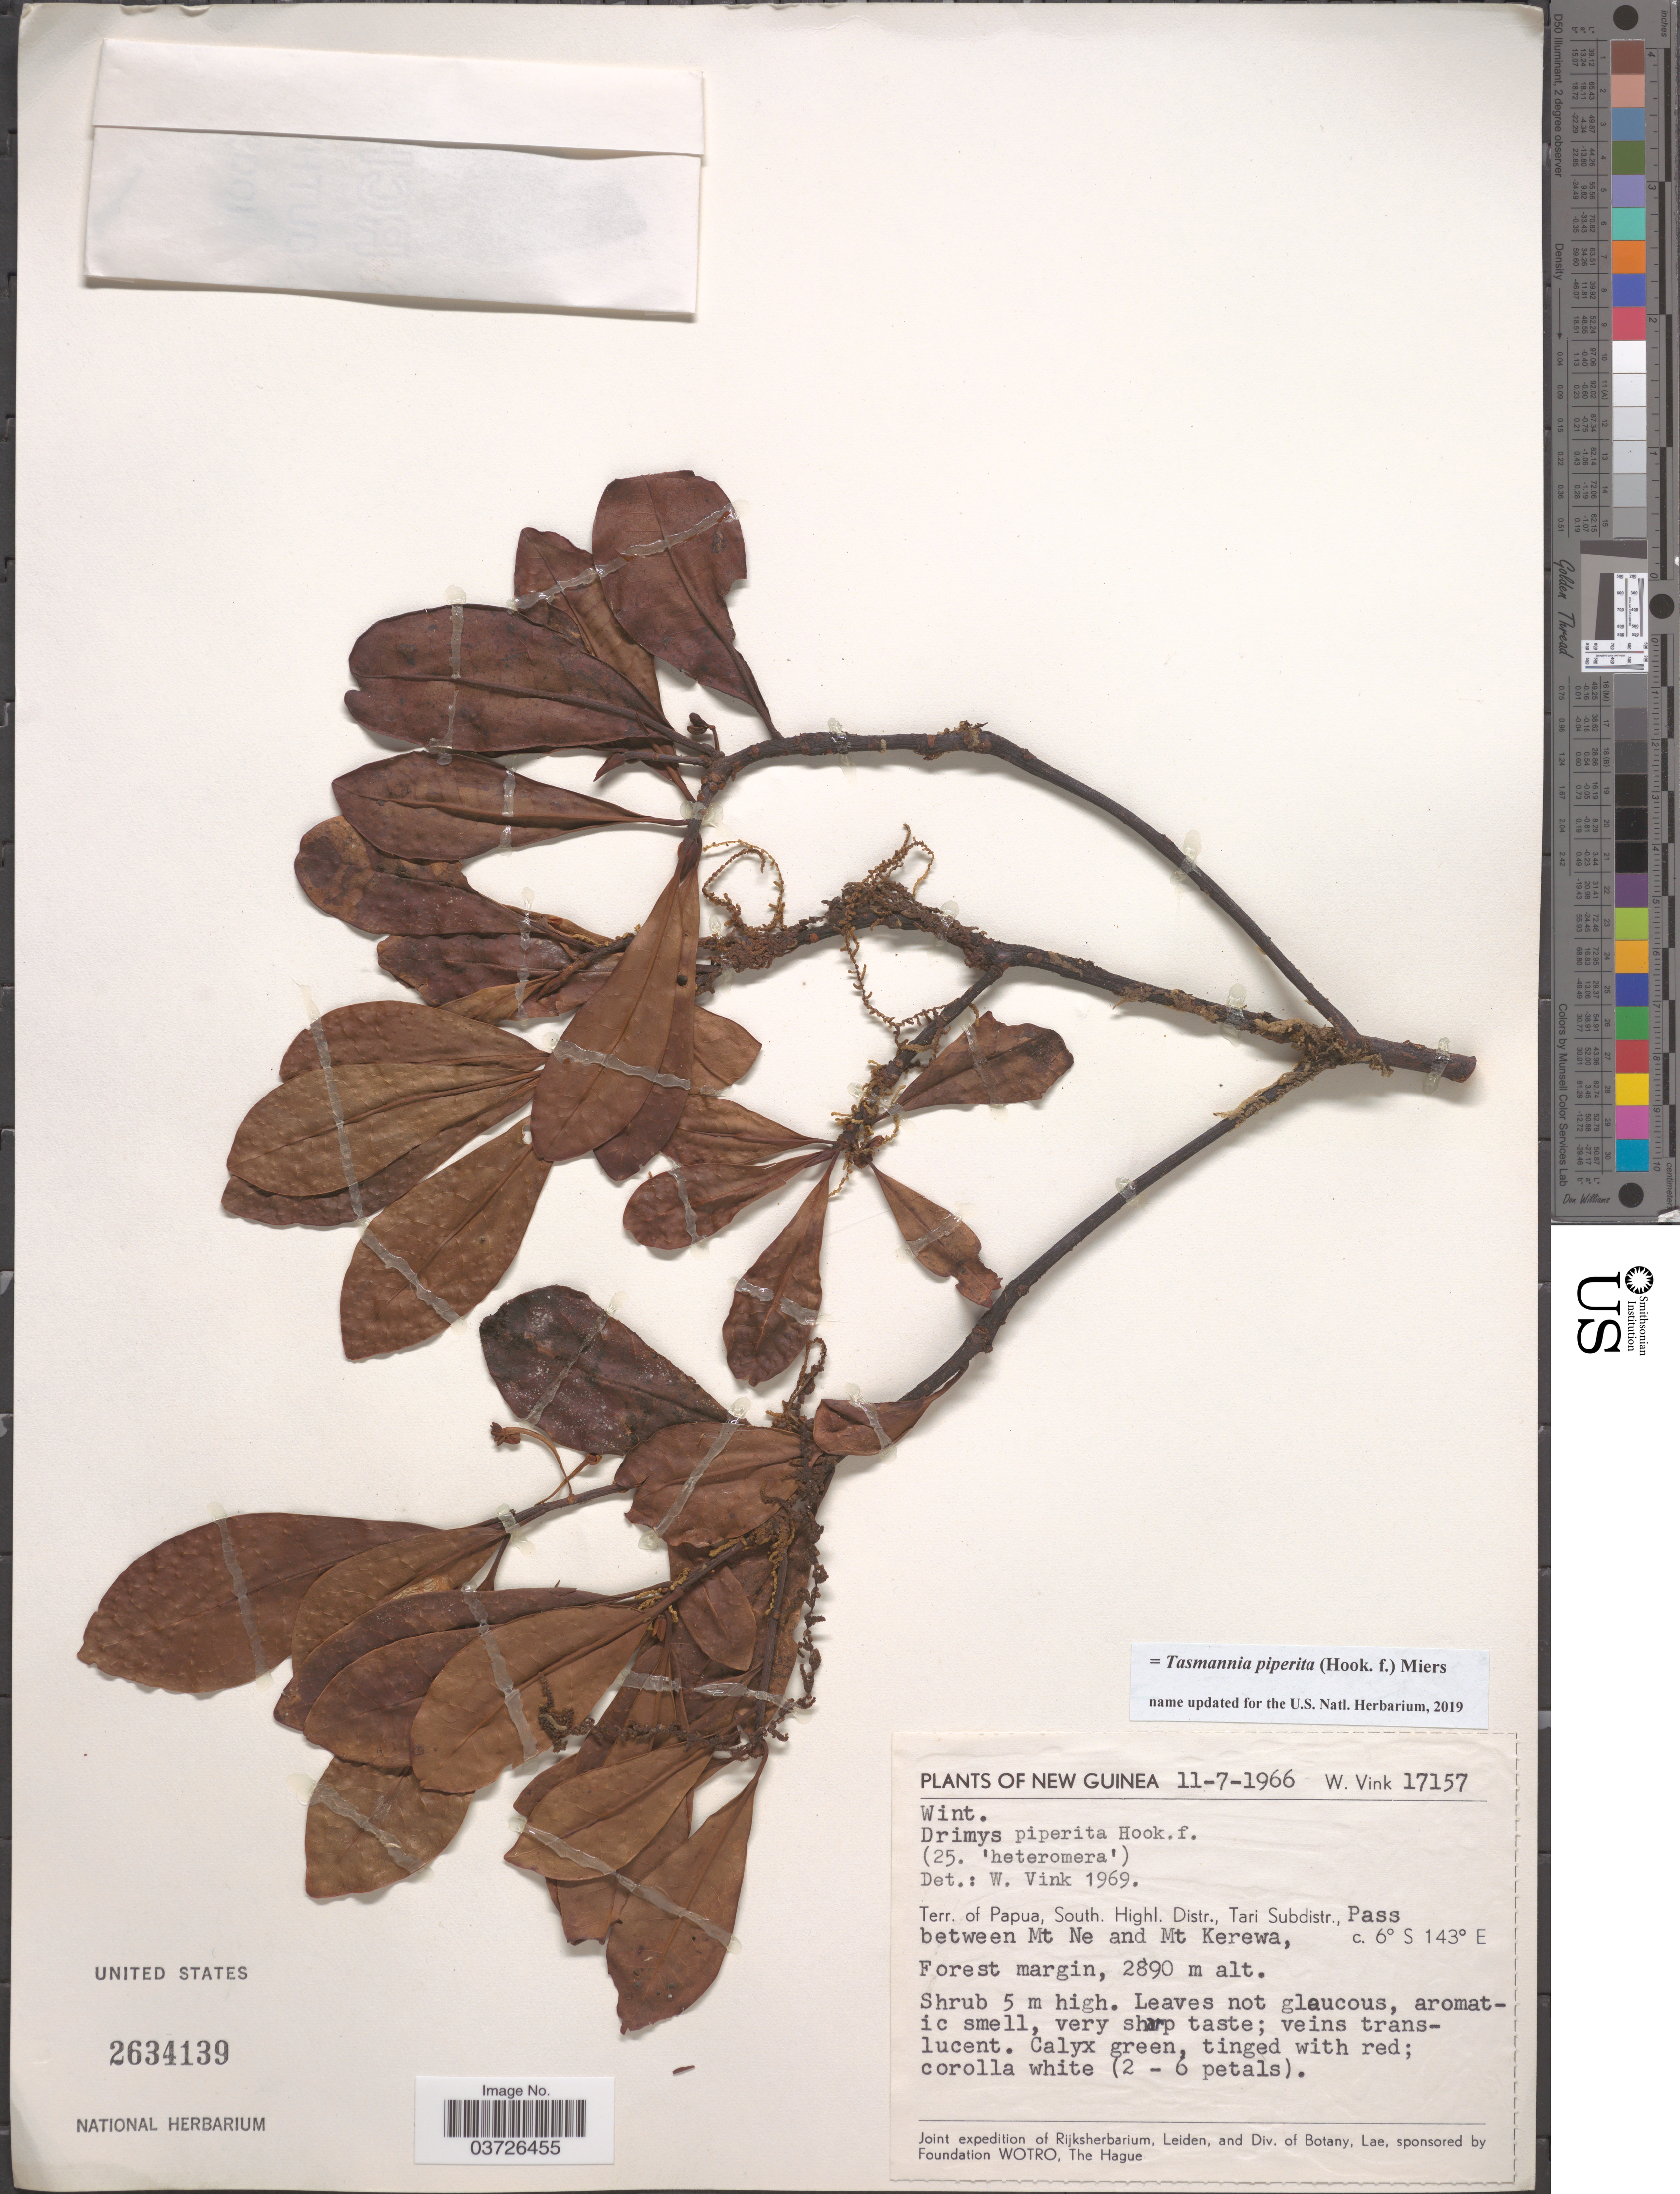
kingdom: Plantae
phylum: Tracheophyta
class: Magnoliopsida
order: Canellales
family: Winteraceae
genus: Tasmannia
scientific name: Tasmannia piperita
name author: (Hook. f.) Miers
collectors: W. Vink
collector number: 17157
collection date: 1966-07-11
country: Papua New Guinea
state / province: Southern Highlands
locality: New Guinea. Terr. of Papua, South. Highl. Distr., Tari Subdistr., Pass between Mt Ne and Mt Kerewa.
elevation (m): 2890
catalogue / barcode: US 2634139